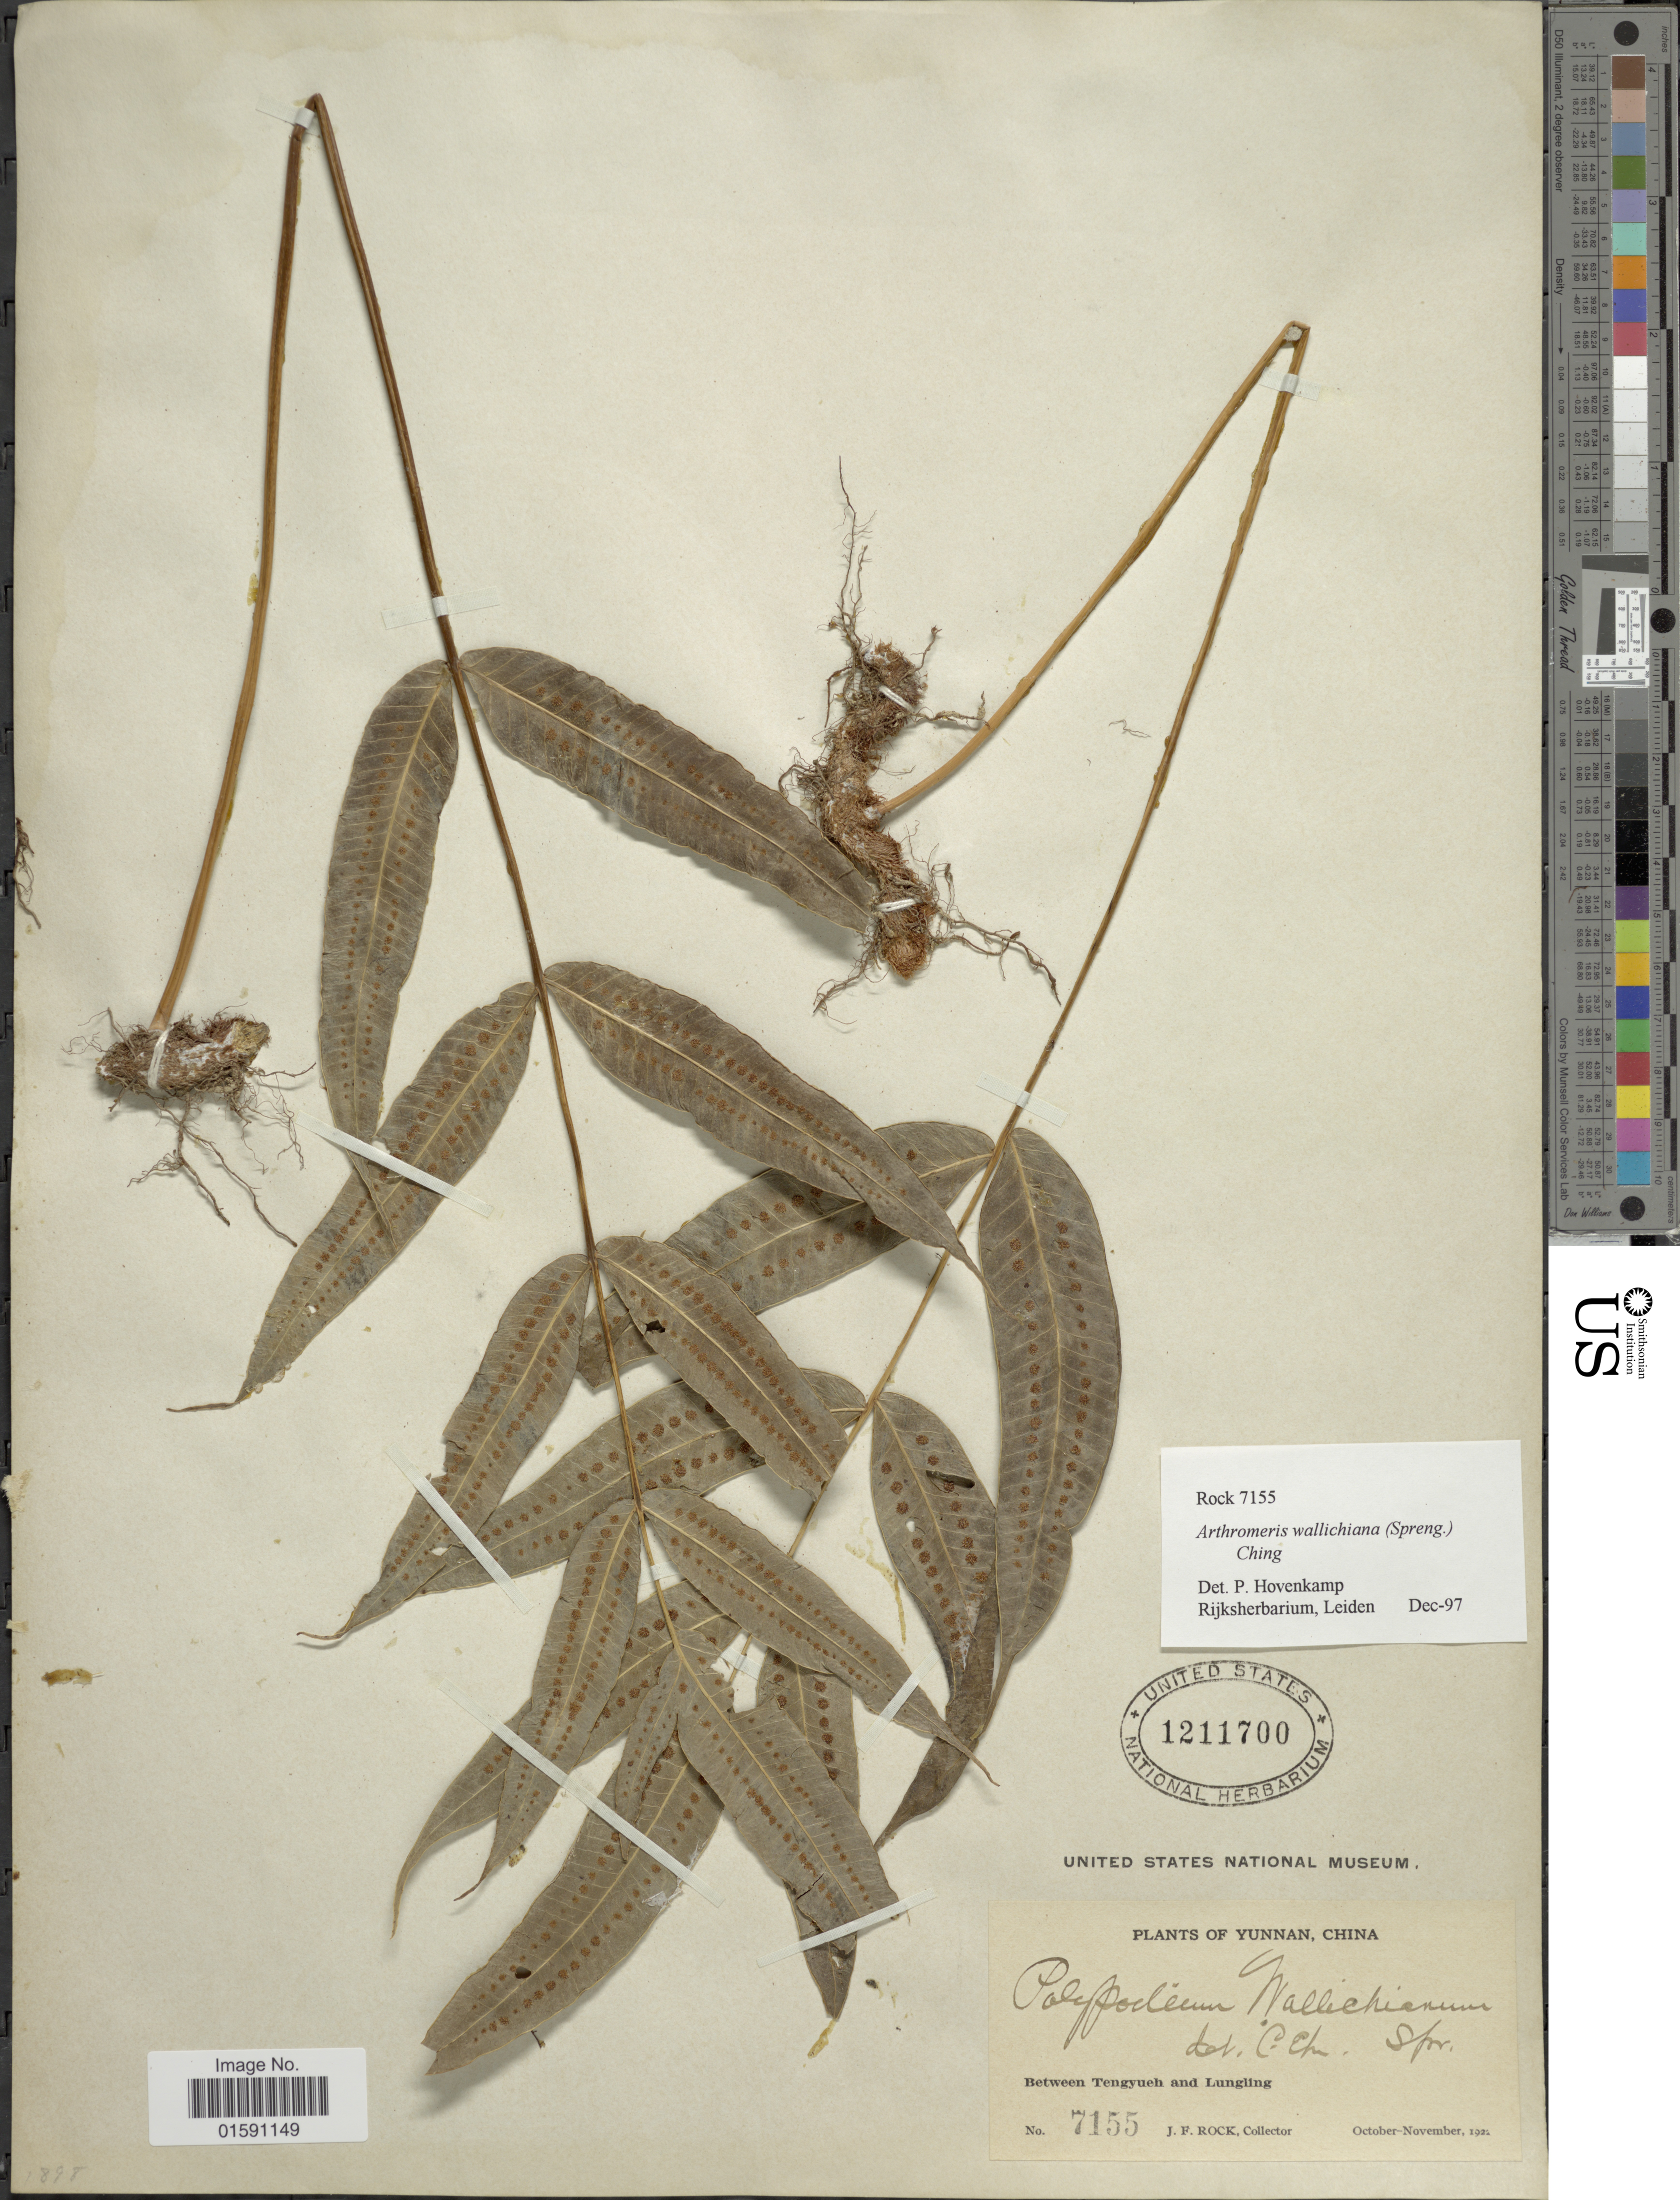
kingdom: Plantae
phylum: Tracheophyta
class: Polypodiopsida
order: Polypodiales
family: Polypodiaceae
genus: Arthromeris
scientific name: Arthromeris wallichiana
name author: (Spreng.) Ching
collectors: J. Rock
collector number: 7155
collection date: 1922-10/1922-11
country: China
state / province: Yunnan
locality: Between Tengyueh and Lungling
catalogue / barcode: US 1211700